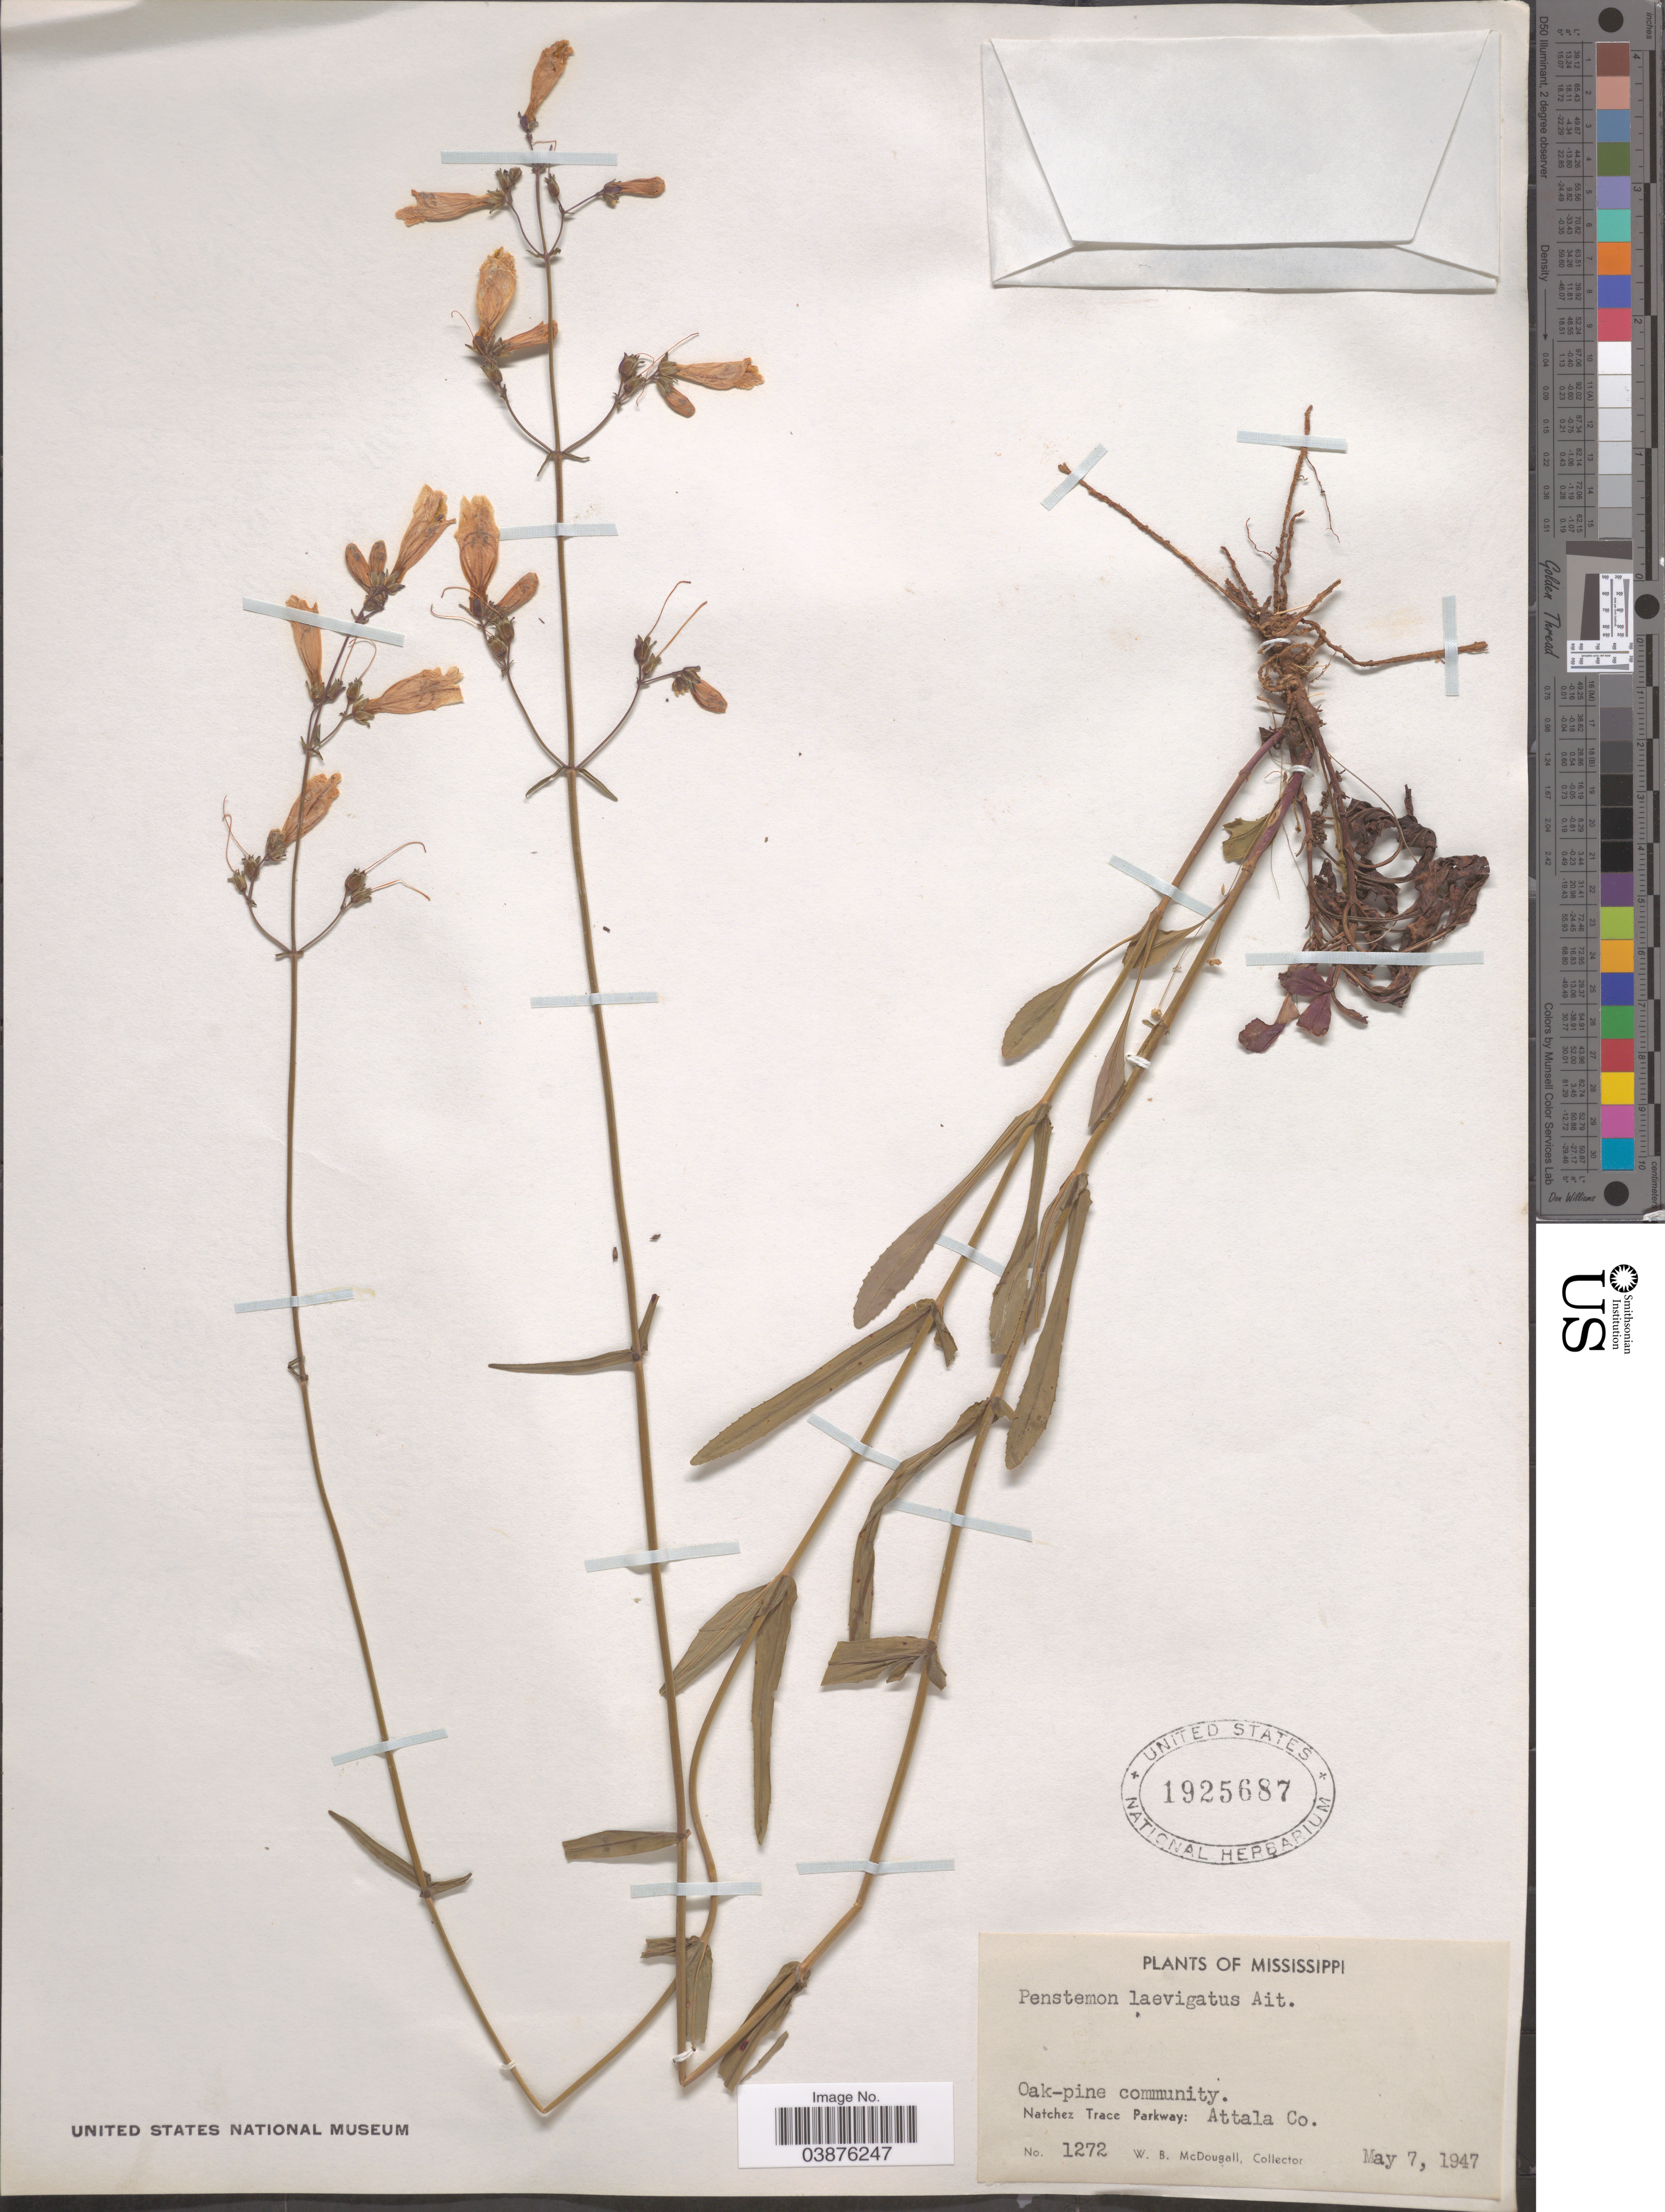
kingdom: Plantae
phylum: Tracheophyta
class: Magnoliopsida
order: Lamiales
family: Plantaginaceae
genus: Penstemon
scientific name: Penstemon laevigatus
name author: Aiton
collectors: W. B. McDougall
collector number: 1272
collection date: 1947-05-07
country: United States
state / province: Mississippi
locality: Natchez Trace Parkway: Attala Co.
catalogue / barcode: US 1925687